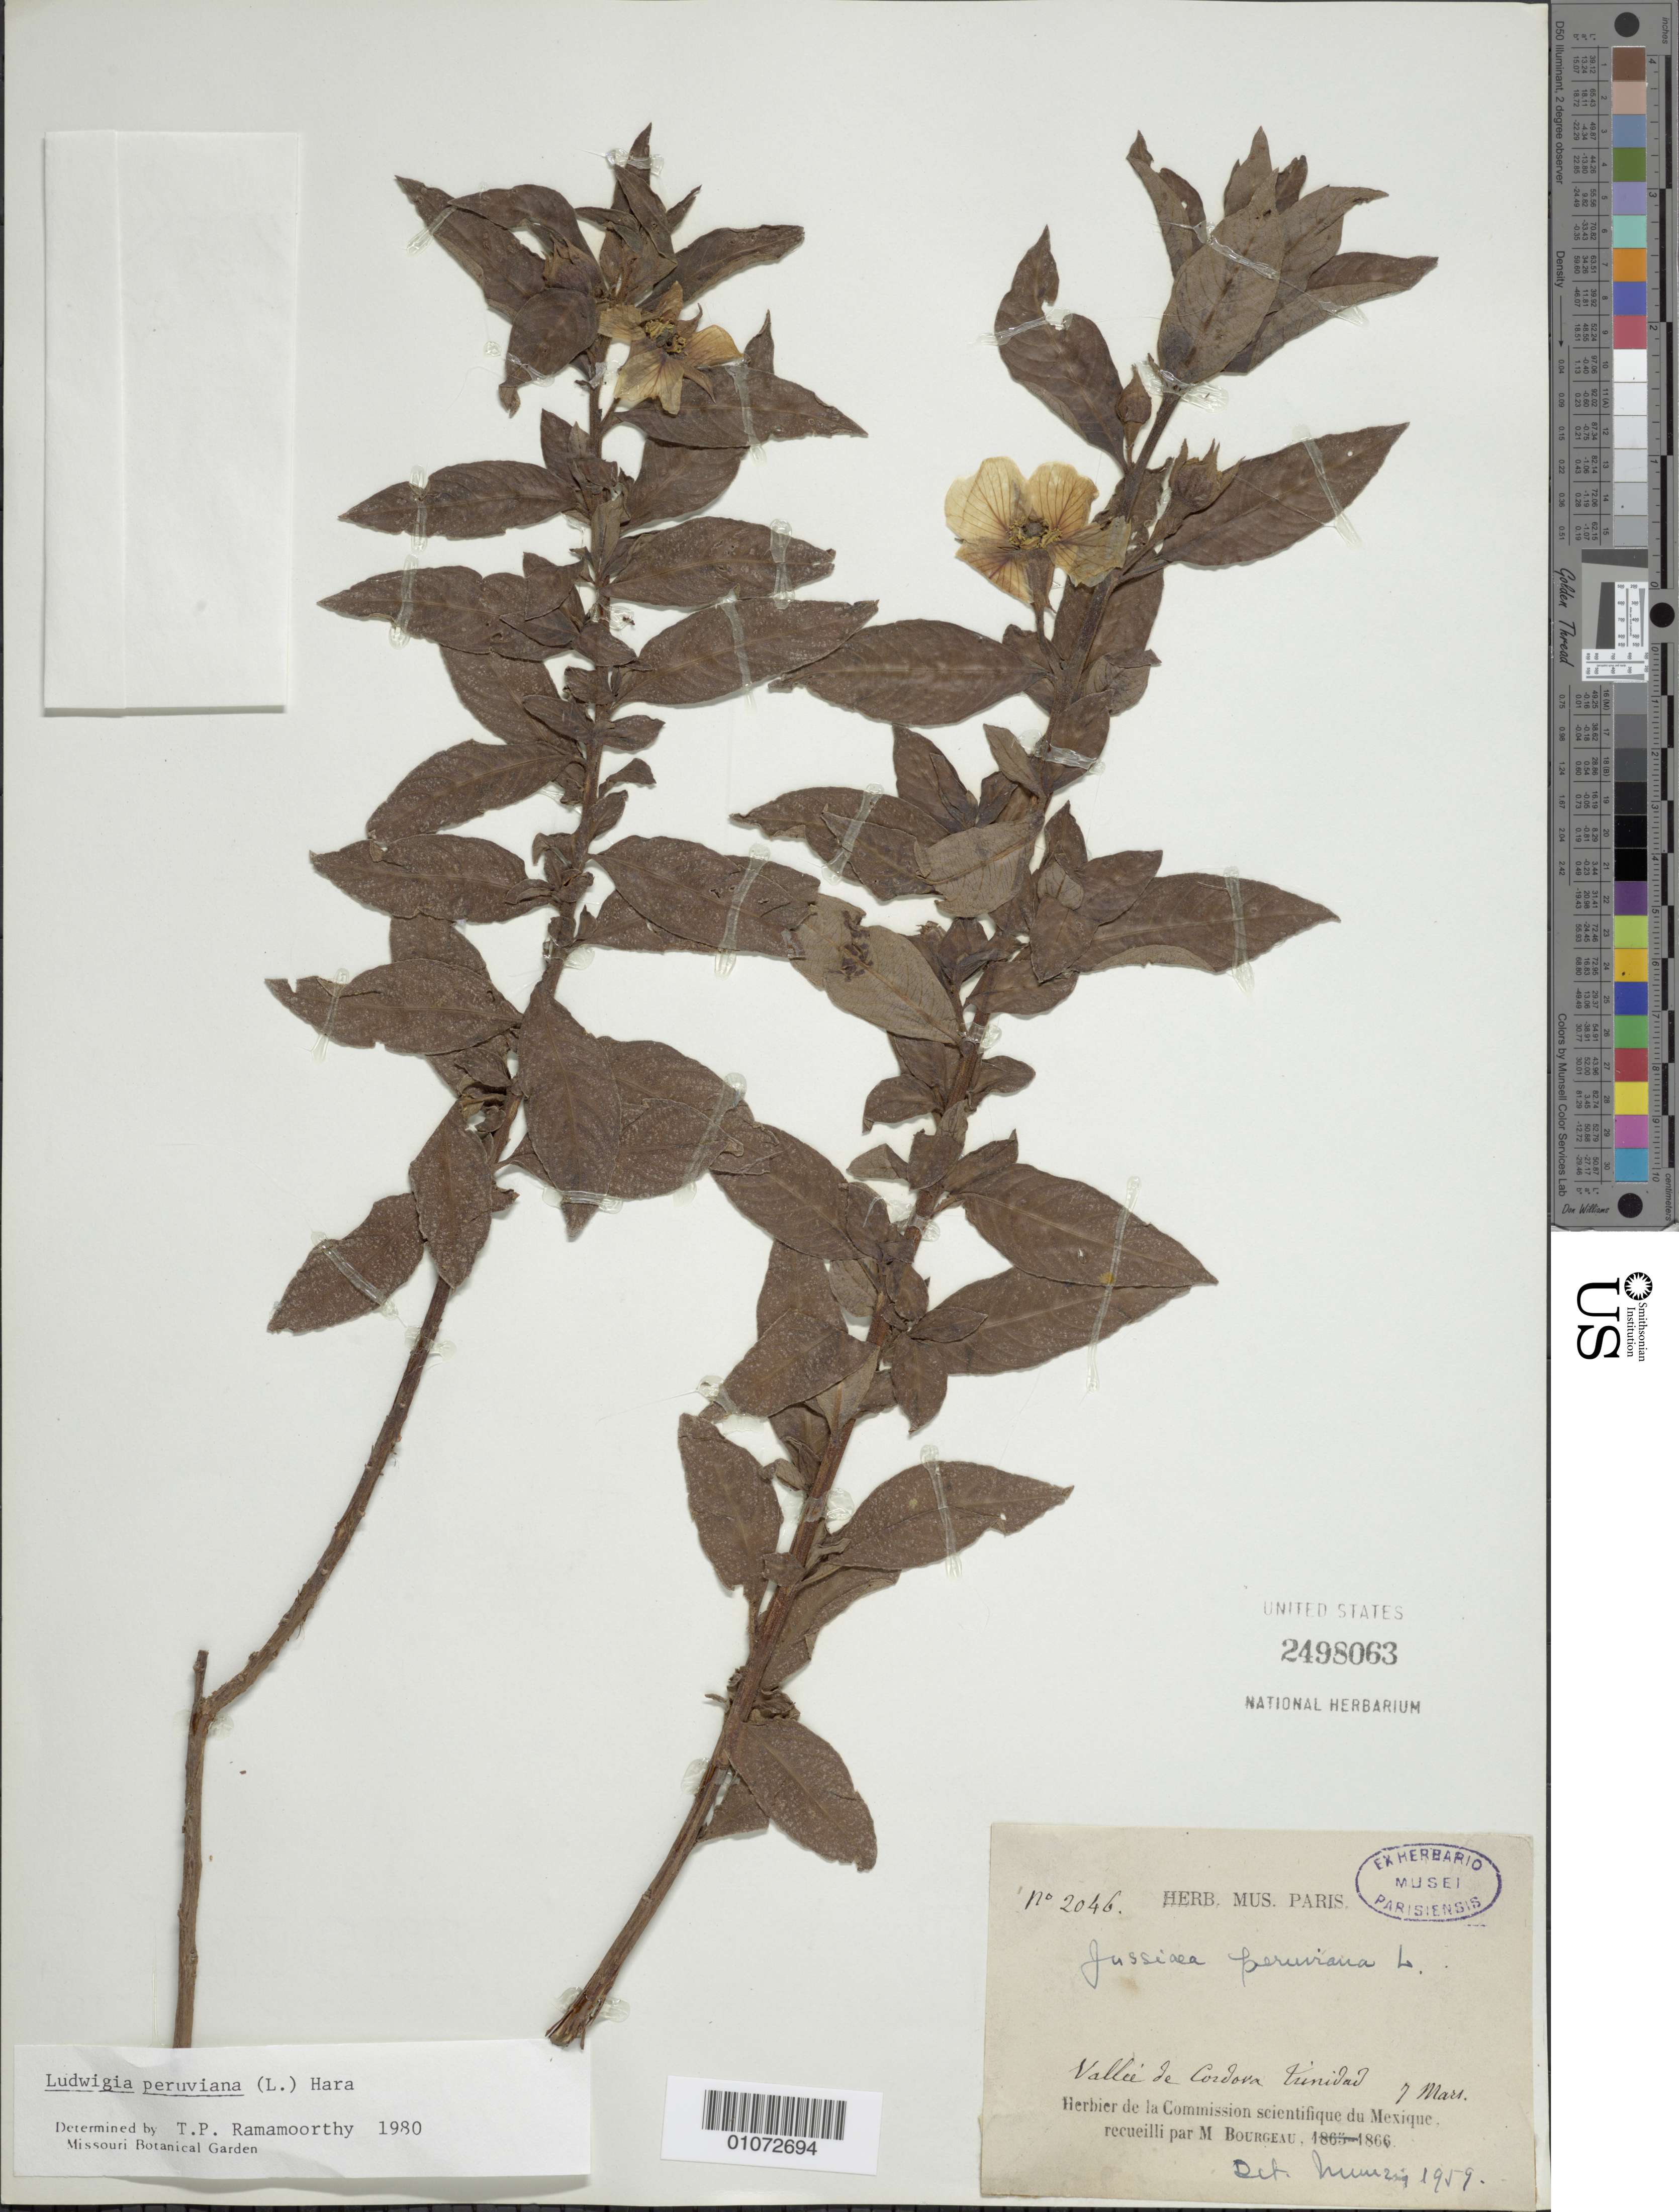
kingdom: Plantae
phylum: Tracheophyta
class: Magnoliopsida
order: Myrtales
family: Onagraceae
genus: Ludwigia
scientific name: Ludwigia peruviana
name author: (L.) H. Hara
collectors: ex herb. Mus. Paris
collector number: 2046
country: Trinidad and Tobago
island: Trinidad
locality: Vallee de Cordova.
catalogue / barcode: US 2498063